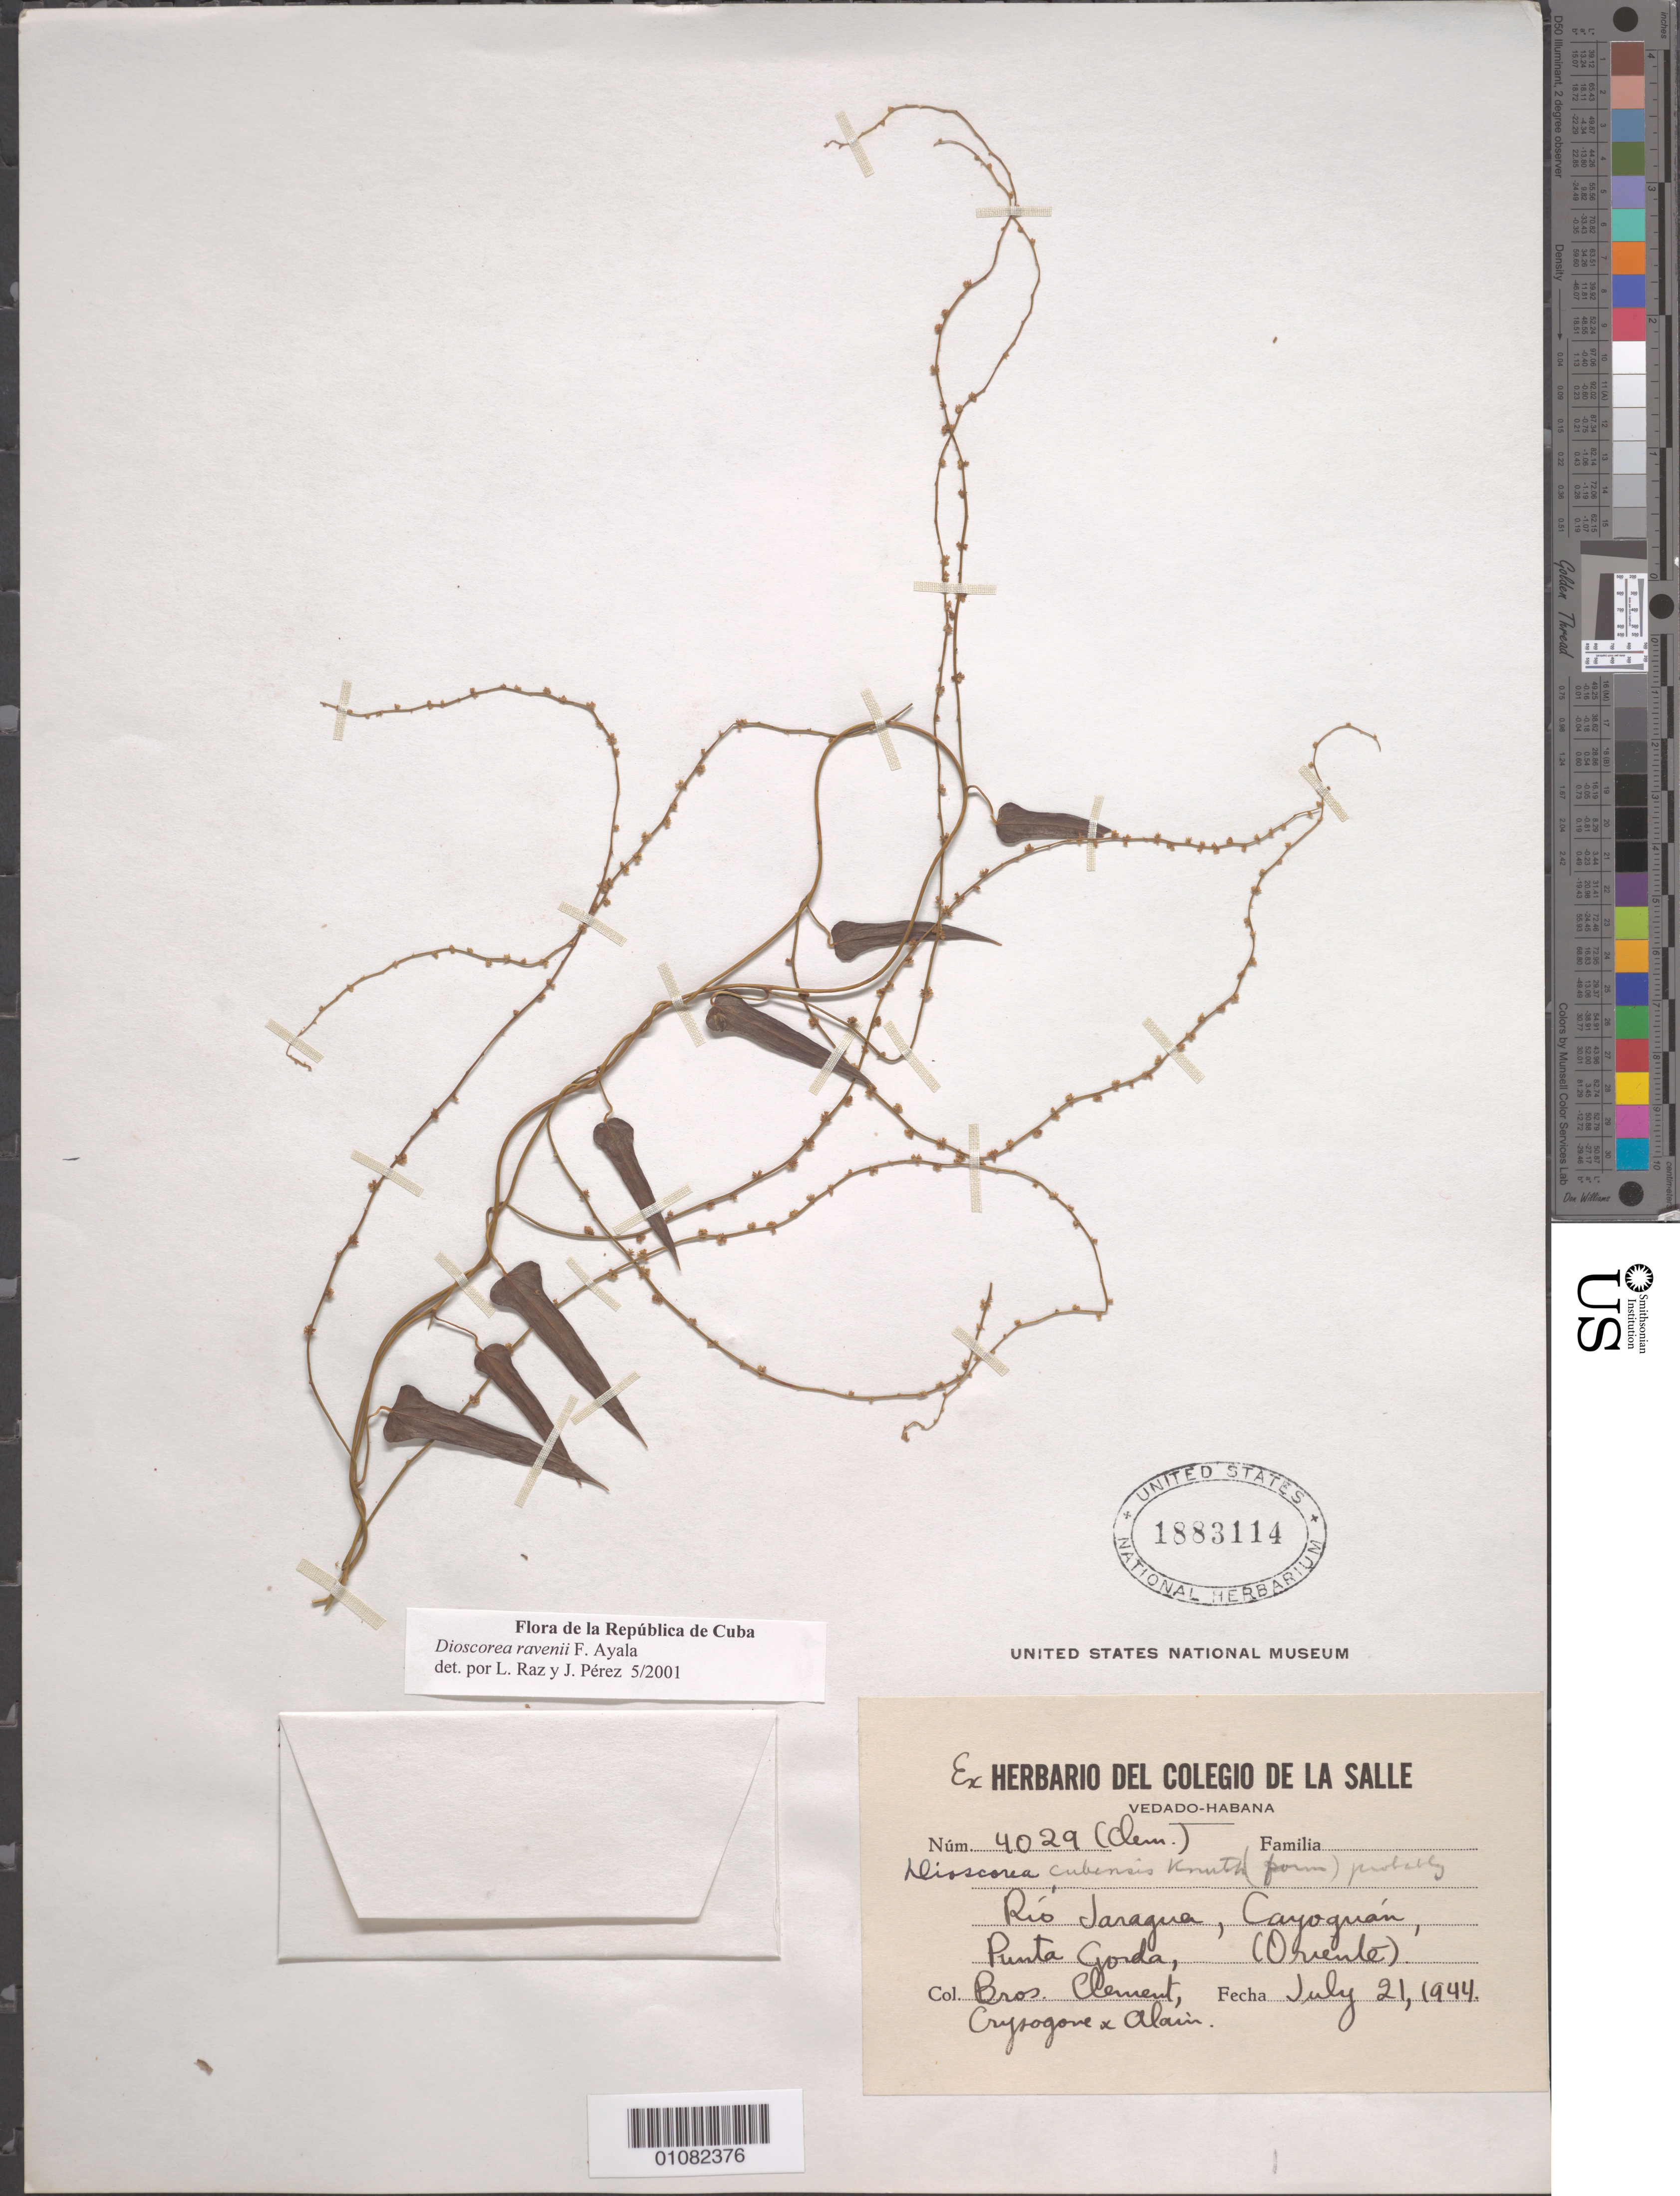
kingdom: Plantae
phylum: Tracheophyta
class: Liliopsida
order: Dioscoreales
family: Dioscoreaceae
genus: Dioscorea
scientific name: Dioscorea ravenii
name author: Ayala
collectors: B. Clement, B. Chrysogone & A. H. Liogier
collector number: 4029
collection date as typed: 21 Jul 1944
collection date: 1944-07-21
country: Cuba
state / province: Holguín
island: Cuba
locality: Rio Jaragua, Cayoguan, Punta Gorda, (Oriente)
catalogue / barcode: US 1883114